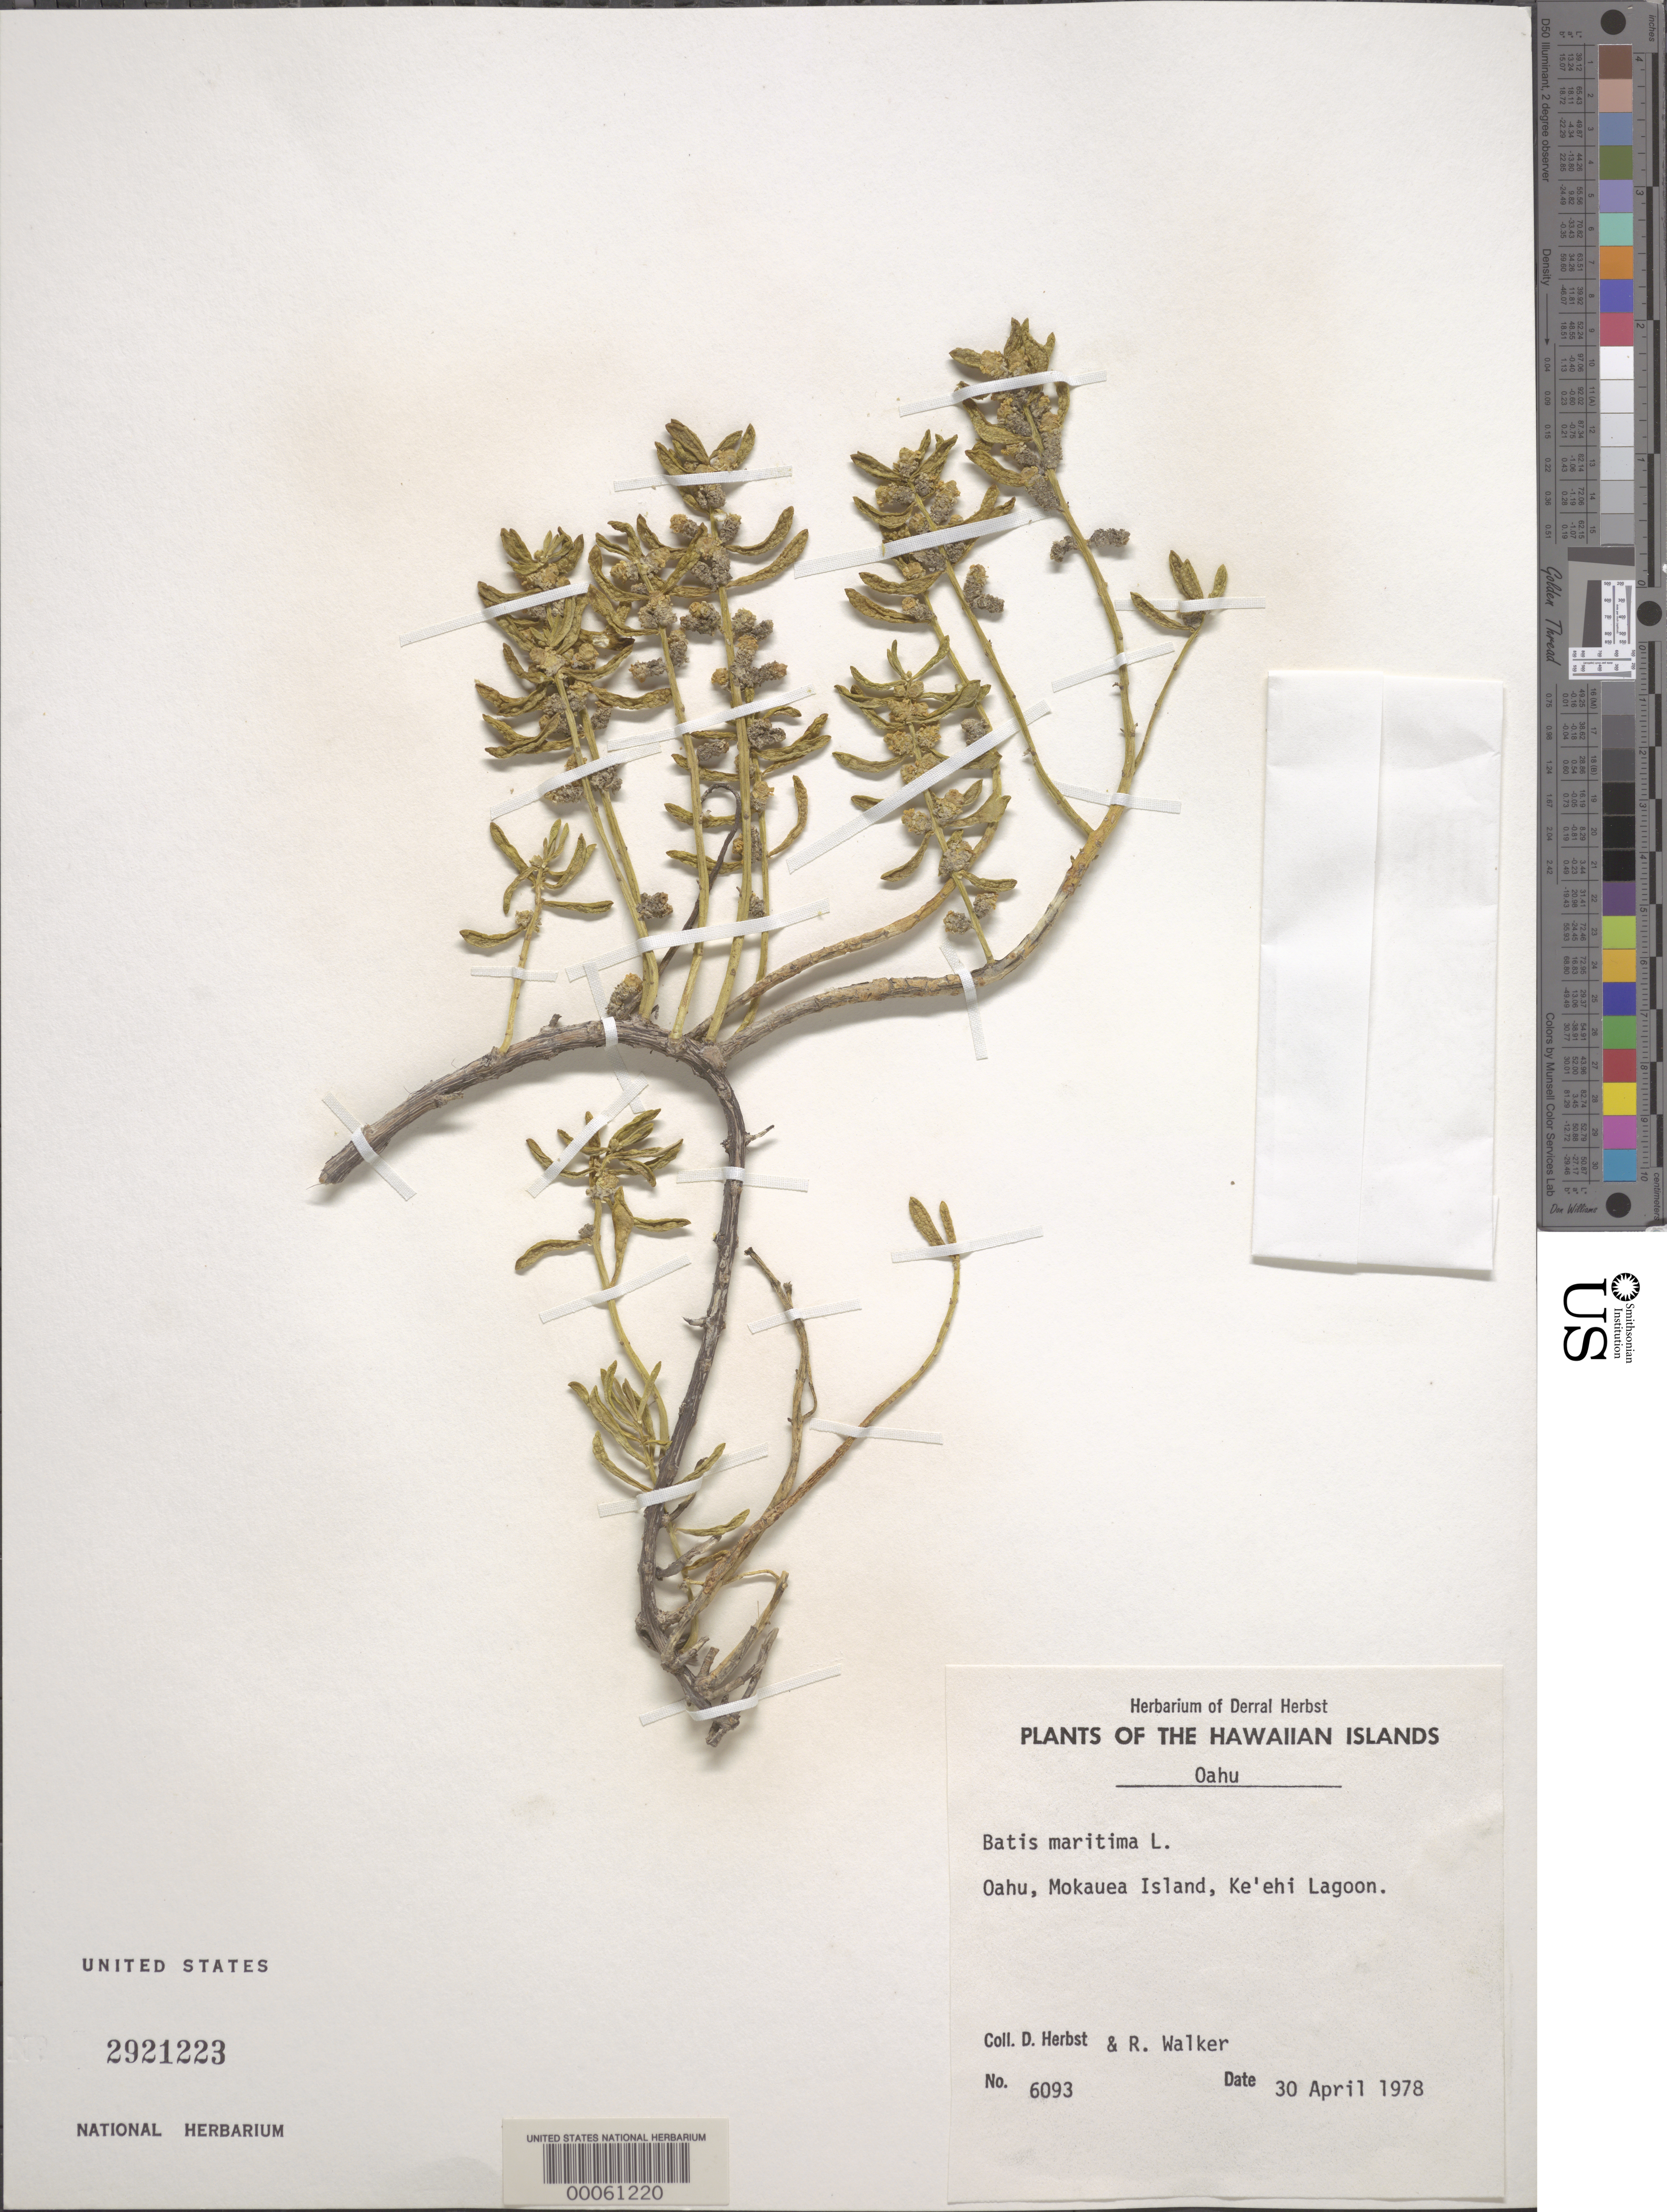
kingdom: Plantae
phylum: Tracheophyta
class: Magnoliopsida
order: Brassicales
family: Bataceae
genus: Batis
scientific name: Batis maritima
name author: L.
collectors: D. R. Herbst & R. Walker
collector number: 6093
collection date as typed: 30 Apr 1978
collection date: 1978-04-30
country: United States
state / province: Hawaii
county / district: Honolulu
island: Oahu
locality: Mokuoea i., ke'ehi lagoon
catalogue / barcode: US 2921223